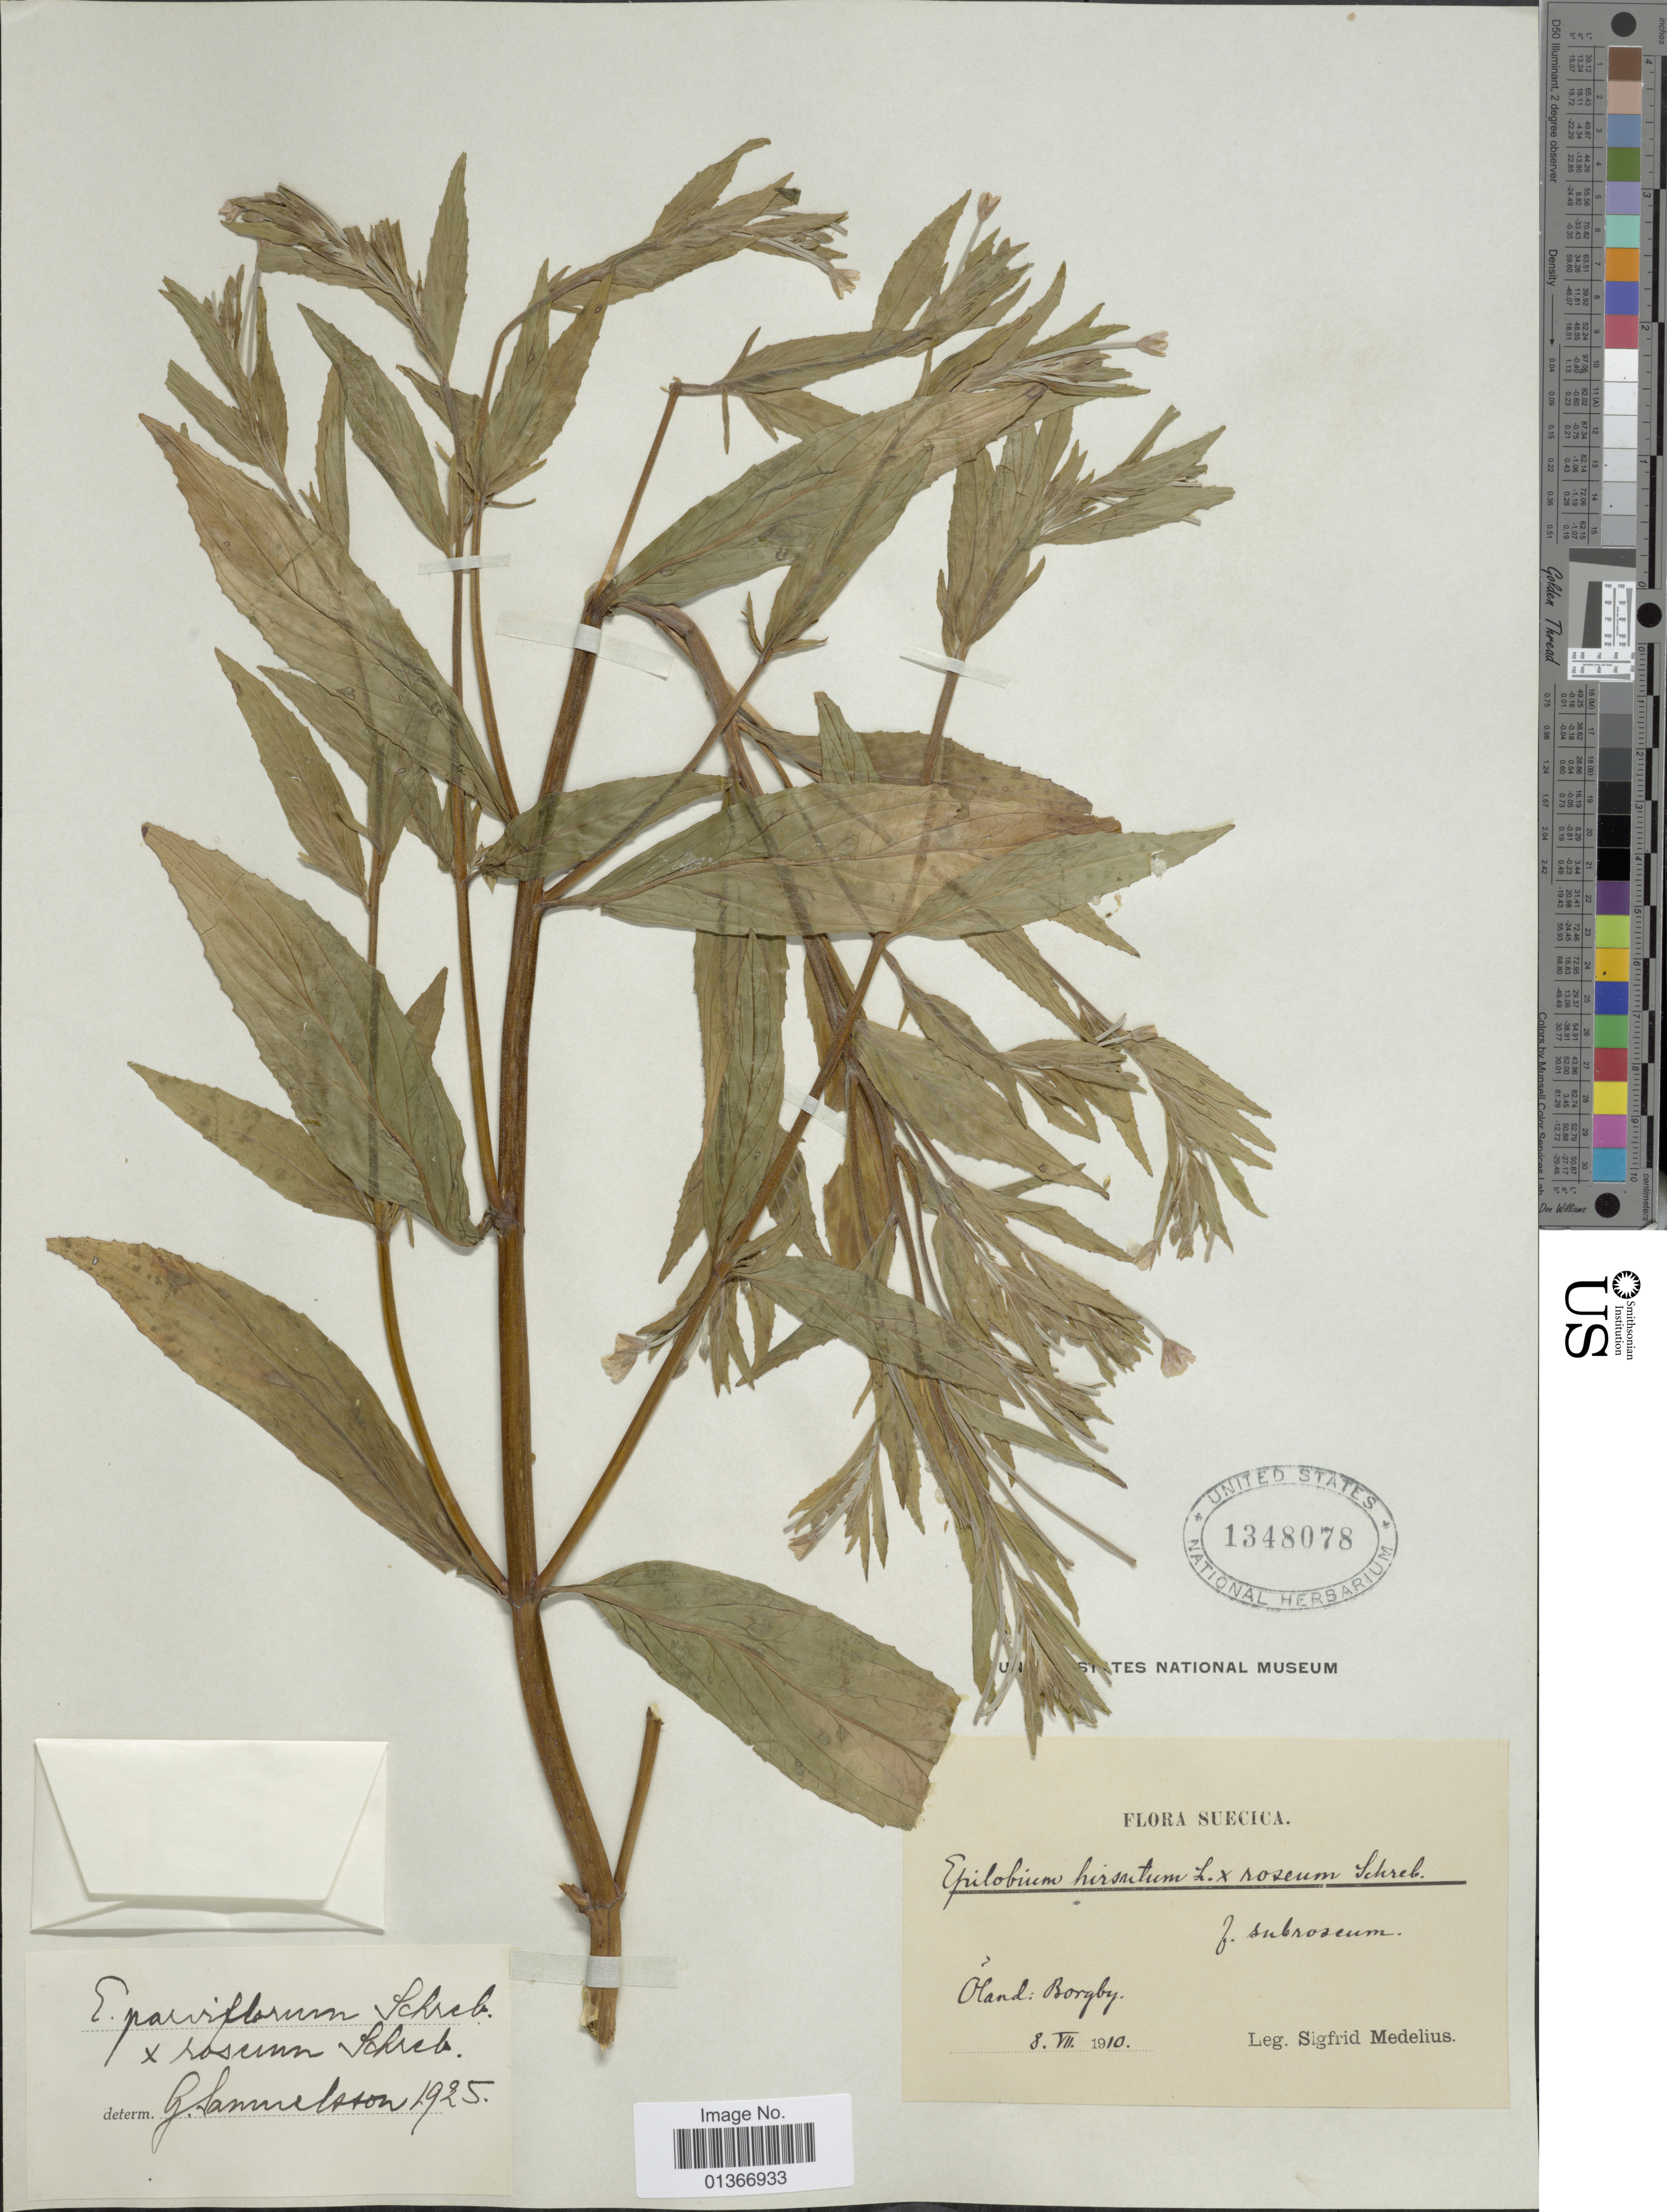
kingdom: Plantae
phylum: Tracheophyta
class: Magnoliopsida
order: Myrtales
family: Onagraceae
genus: Epilobium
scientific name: Epilobium hirsutum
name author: L.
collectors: S. Medelius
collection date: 1910-07-08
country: Sweden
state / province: Kalmar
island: Oland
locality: Suecica. Oland: Borgby.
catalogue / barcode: US 1348078